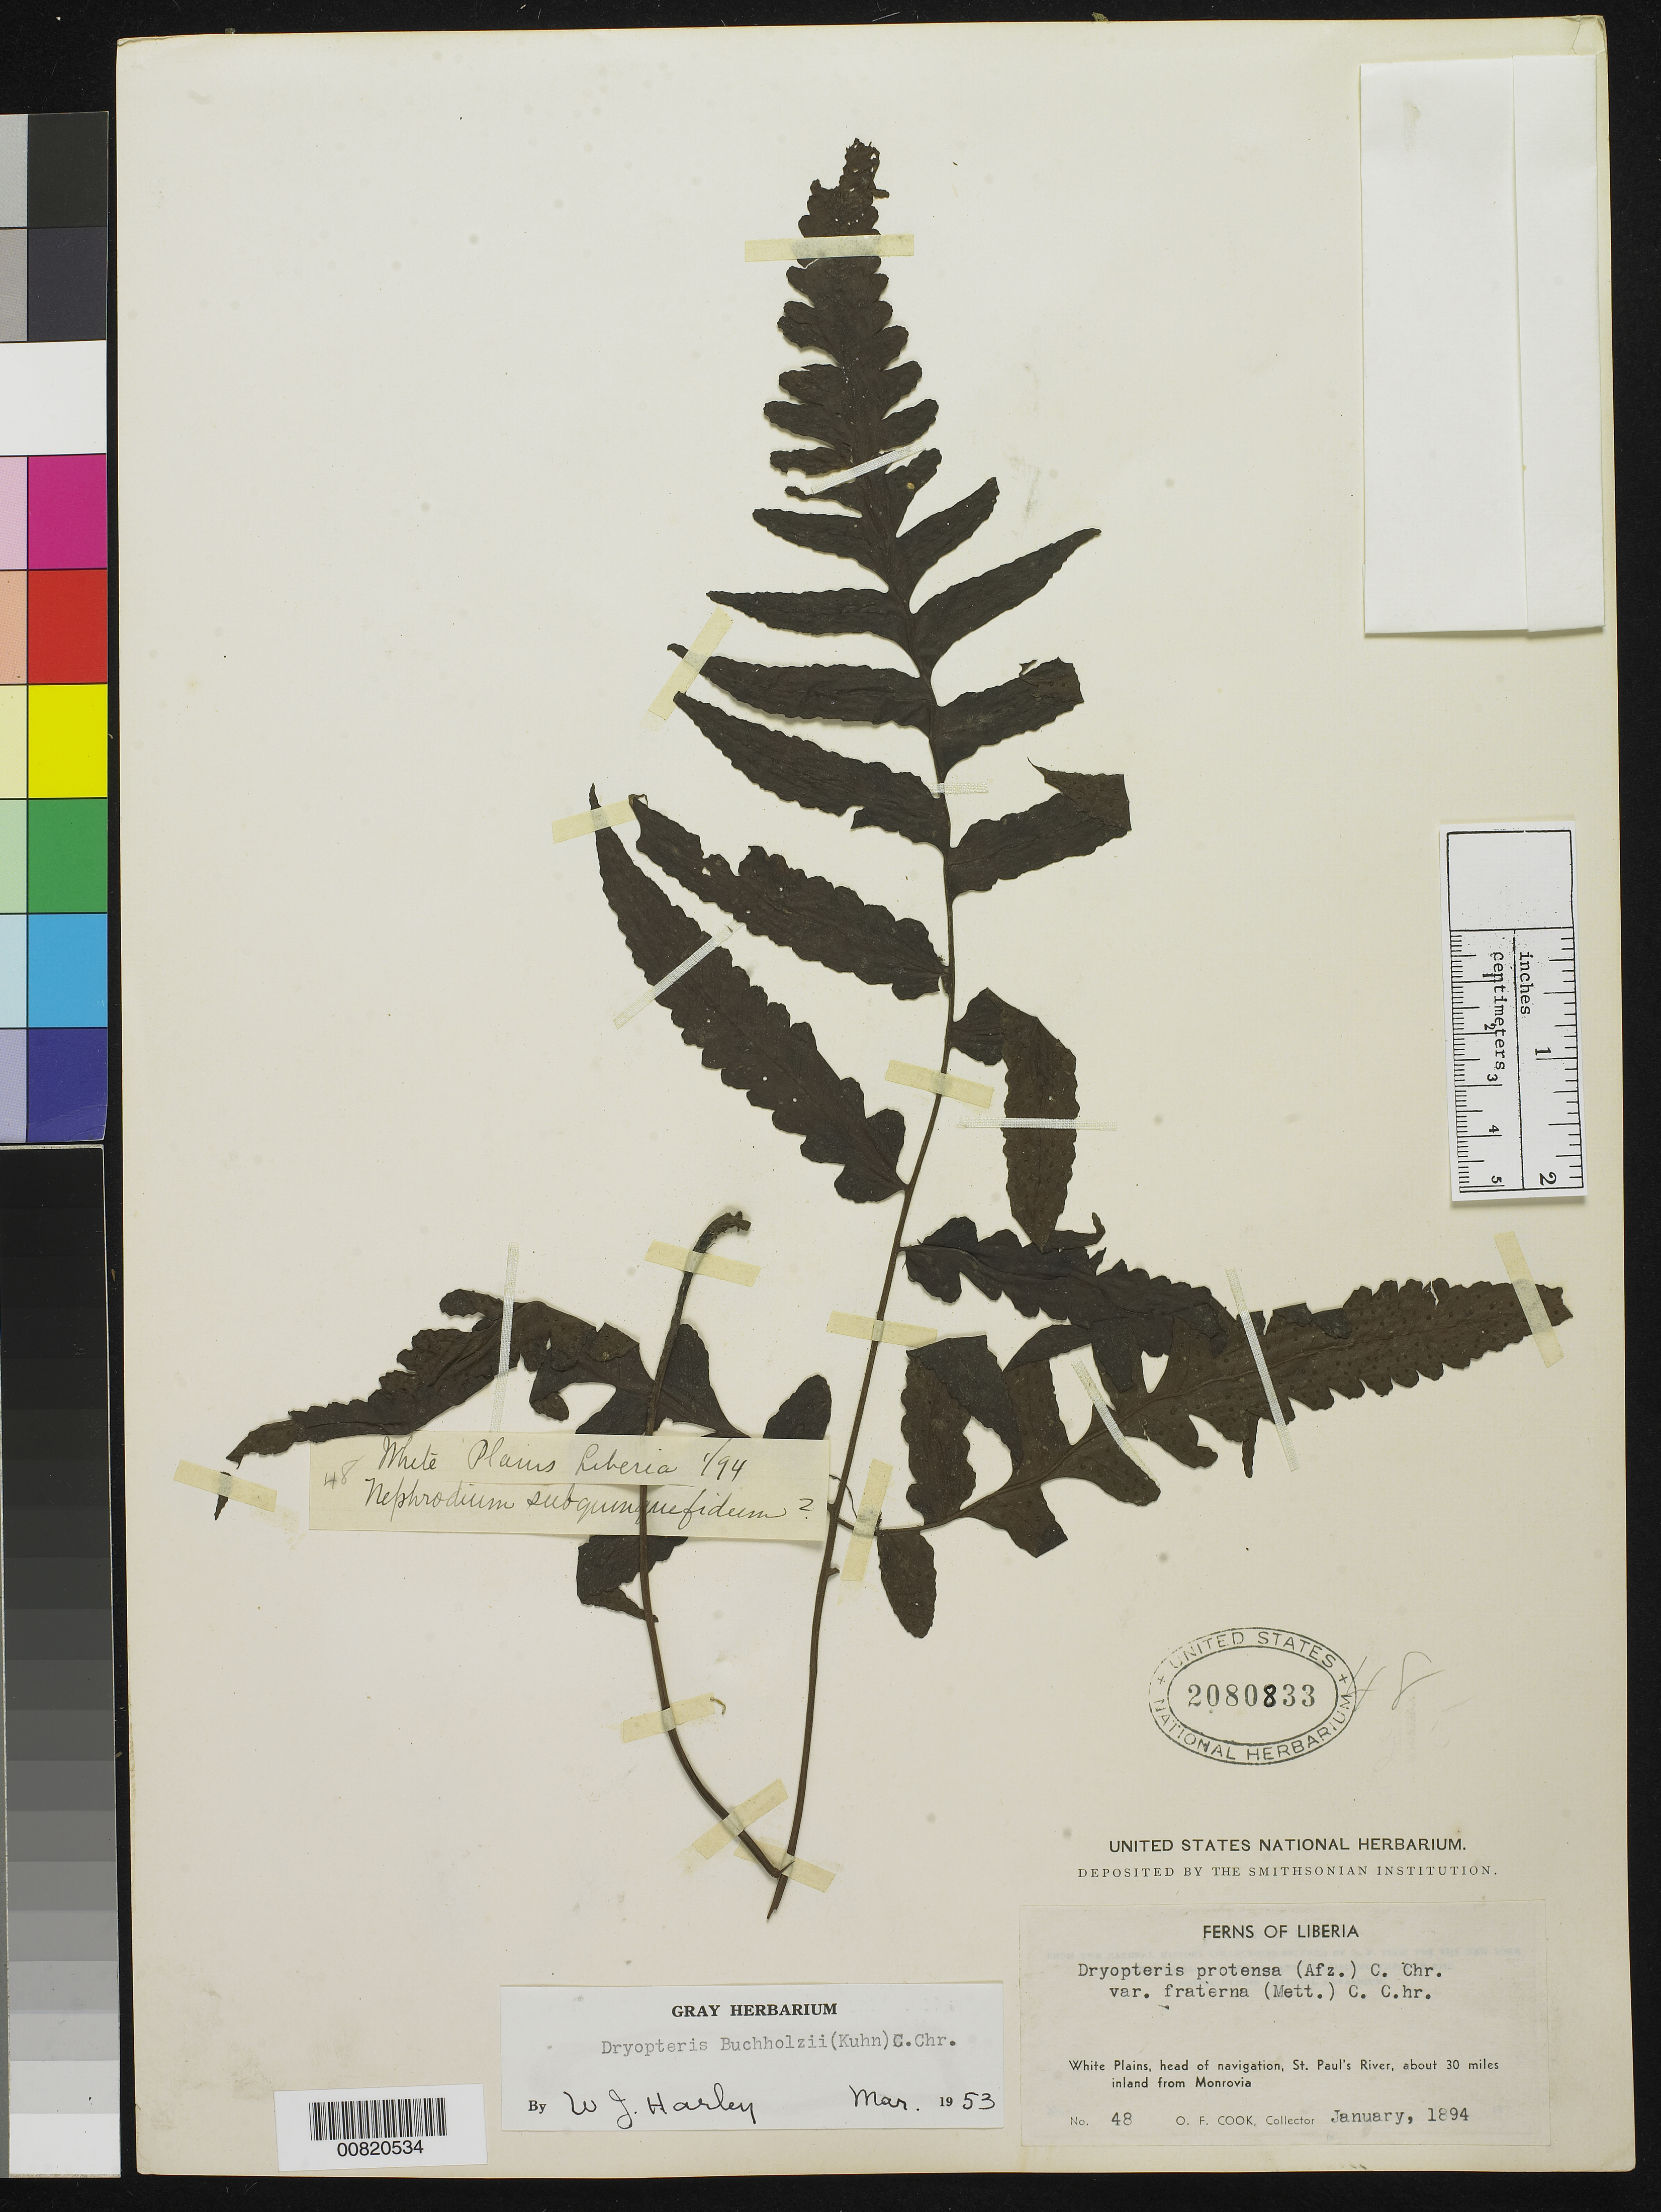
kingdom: Plantae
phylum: Tracheophyta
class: Polypodiopsida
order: Polypodiales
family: Tectariaceae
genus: Triplophyllum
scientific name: Triplophyllum buchholzii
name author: (Kuhn)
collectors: O. F. Cook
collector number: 48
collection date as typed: Jan 1894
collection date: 1894-01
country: Liberia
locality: White Plains, head of navigation, St. Paul's River, about 30 miles inland from Monrovia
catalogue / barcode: US 2080833